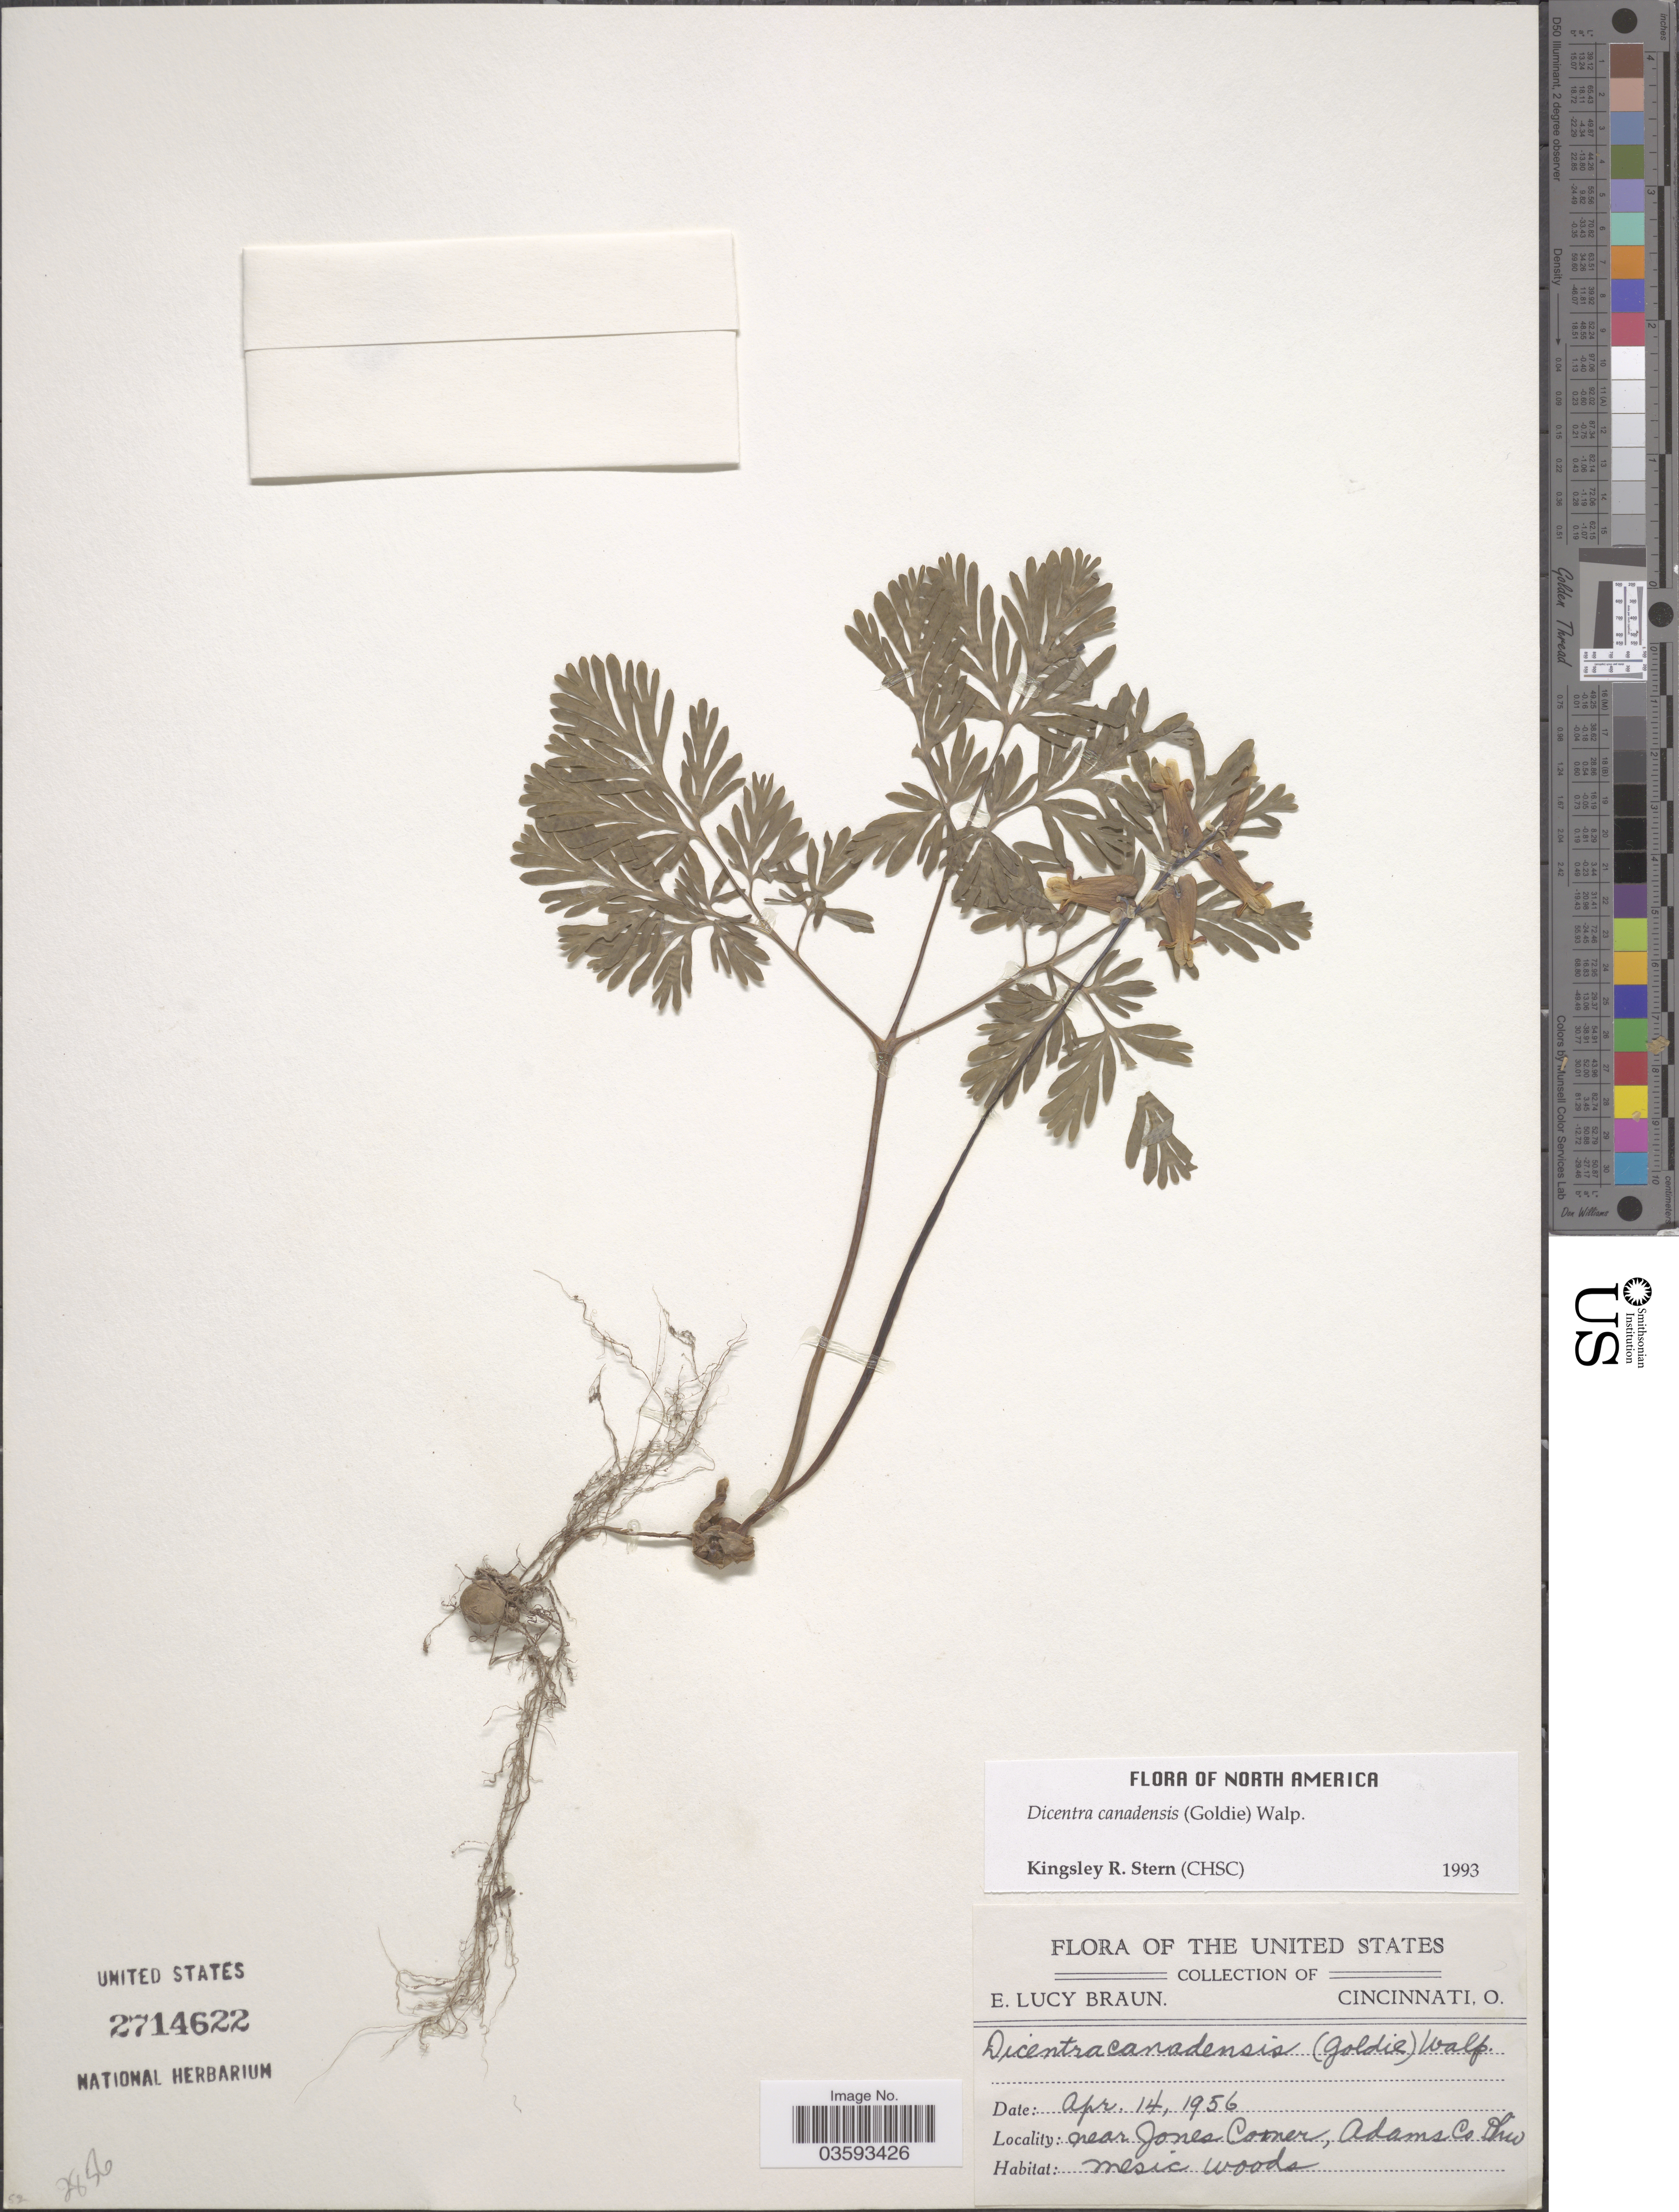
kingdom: Plantae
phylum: Tracheophyta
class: Magnoliopsida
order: Ranunculales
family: Papaveraceae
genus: Dicentra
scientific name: Dicentra canadensis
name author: (Goldie) Walp.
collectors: E. L. Braun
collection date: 1956-04-14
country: United States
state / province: Ohio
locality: Near Jones Corner, Adams Co.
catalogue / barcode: US 2714622